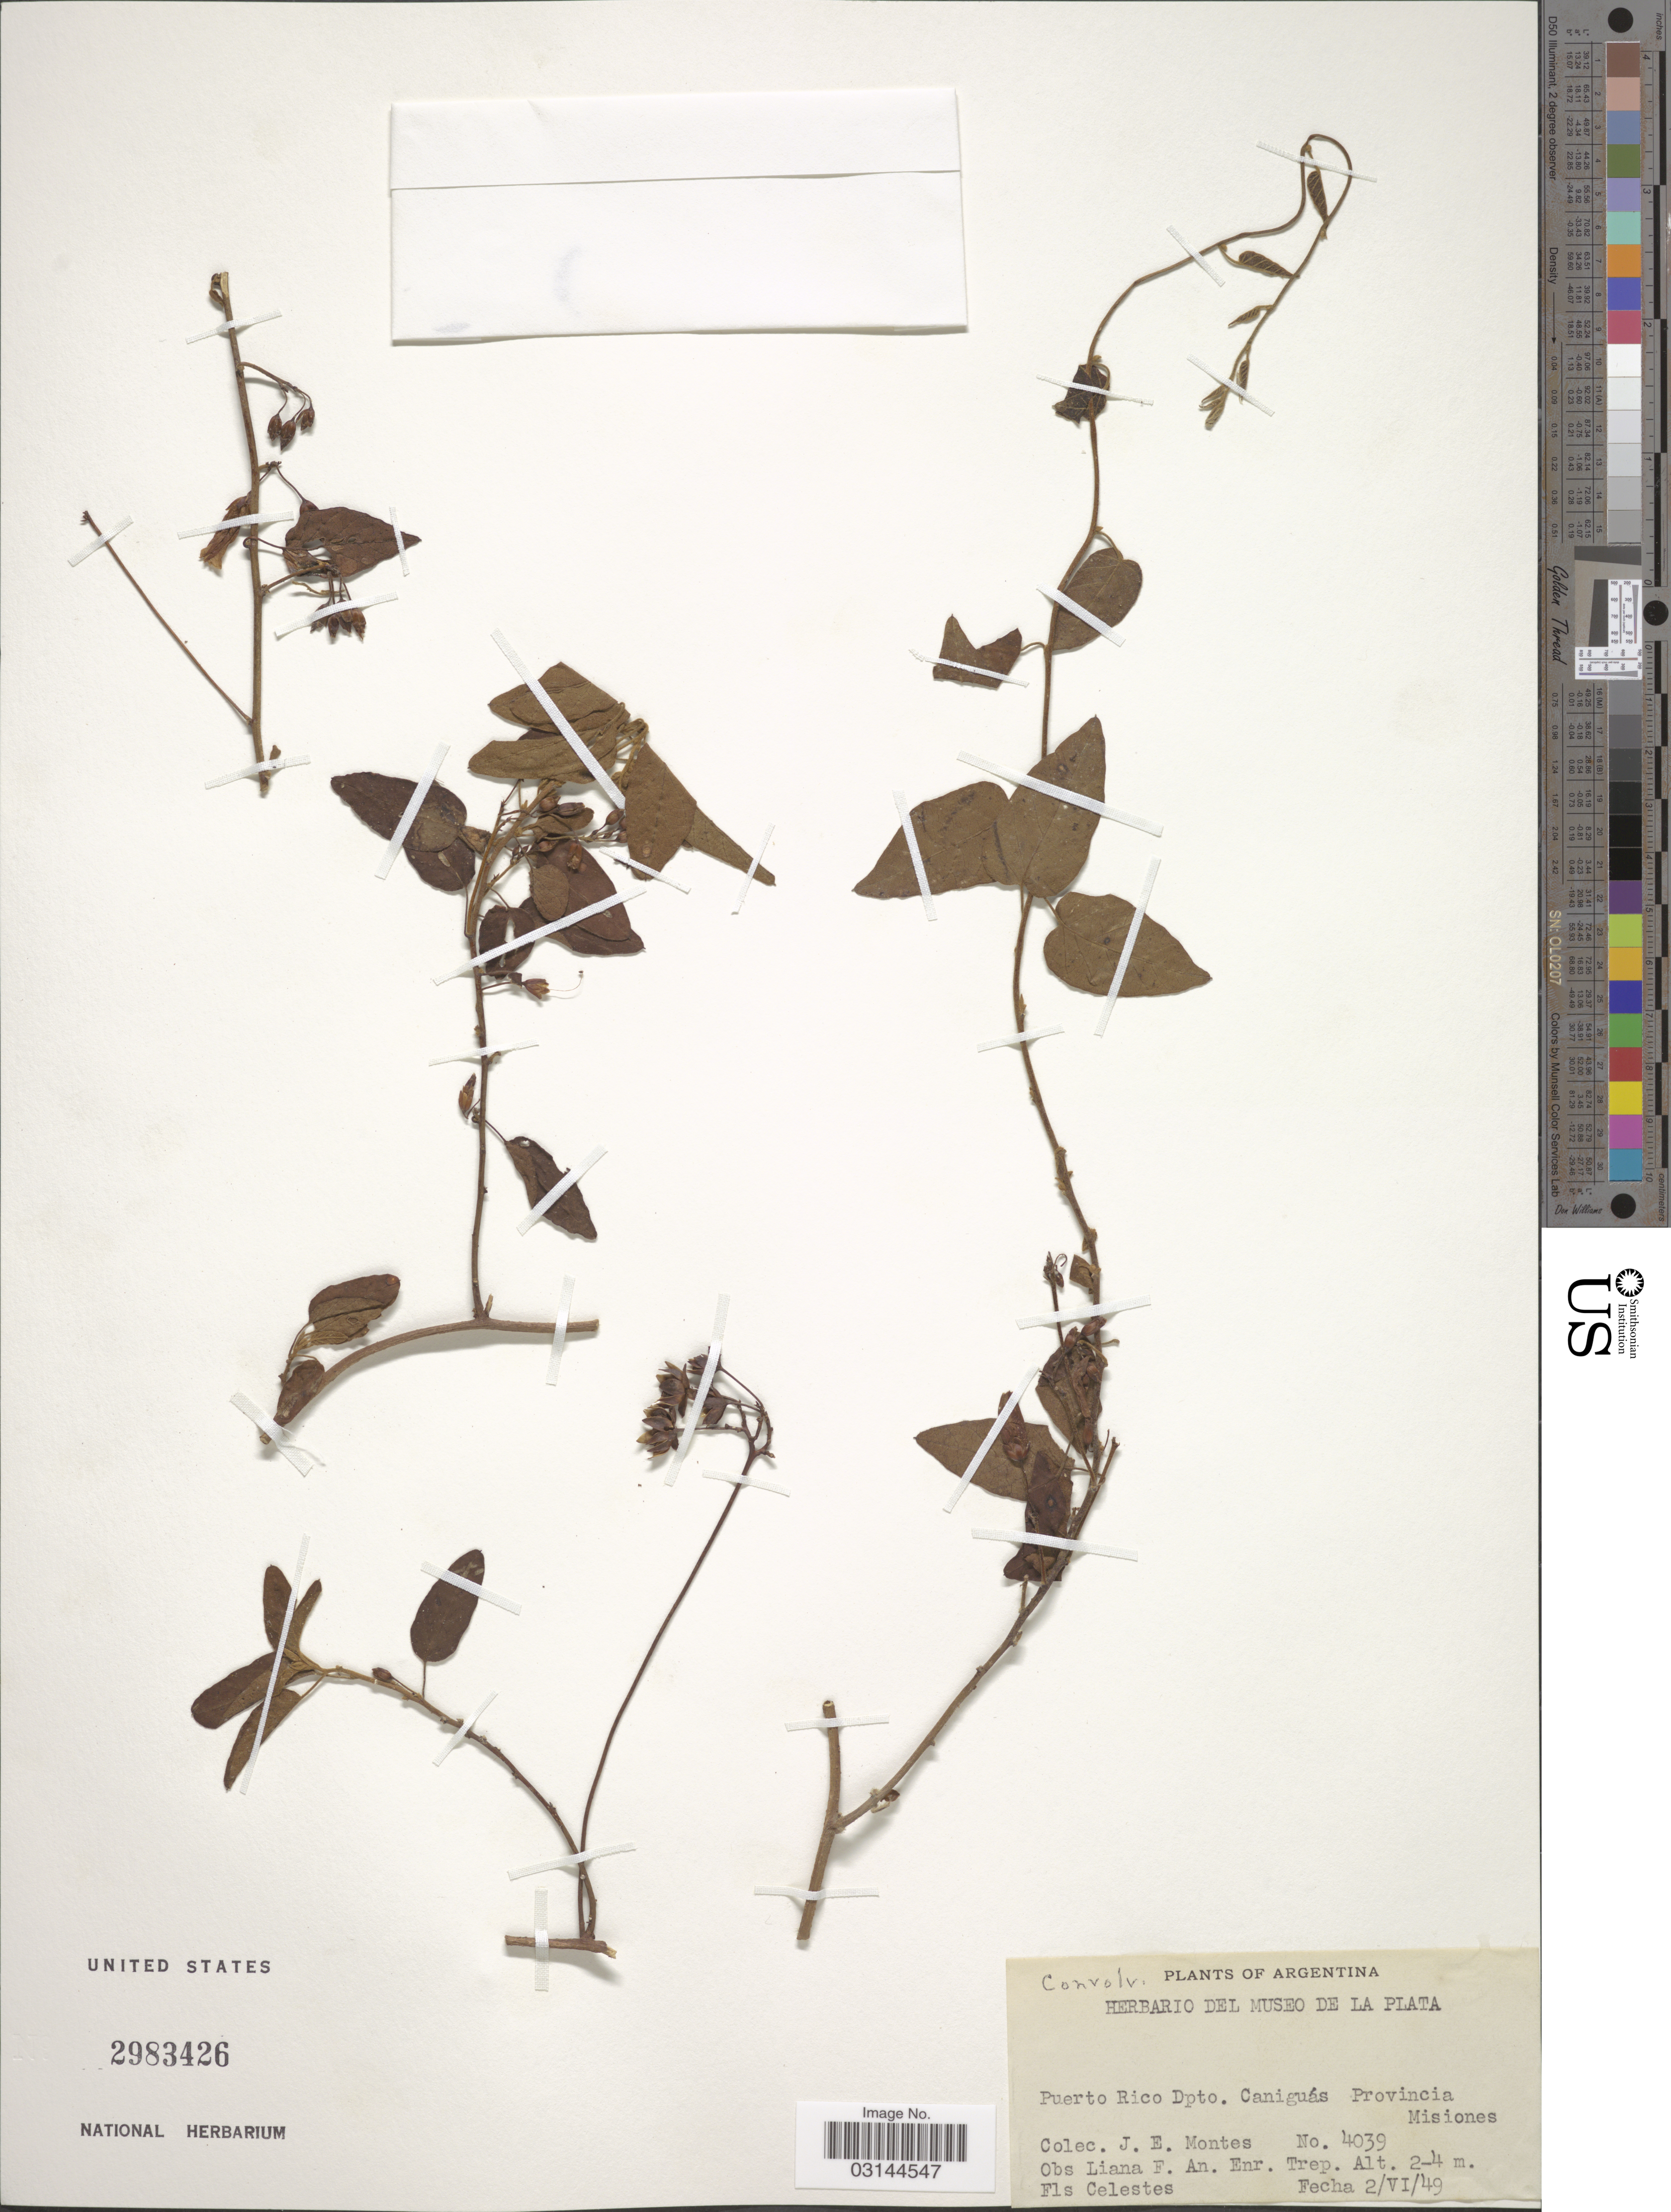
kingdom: Plantae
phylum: Tracheophyta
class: Magnoliopsida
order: Solanales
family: Convolvulaceae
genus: Jacquemontia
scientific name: Jacquemontia sp.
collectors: J. E. Montes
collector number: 4039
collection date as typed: Transcribed d/m/y: 2/6/49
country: Argentina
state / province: Misiones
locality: Puerto Rico Dpto. Caniguás. Provincia Misiones.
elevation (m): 2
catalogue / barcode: US 2983426